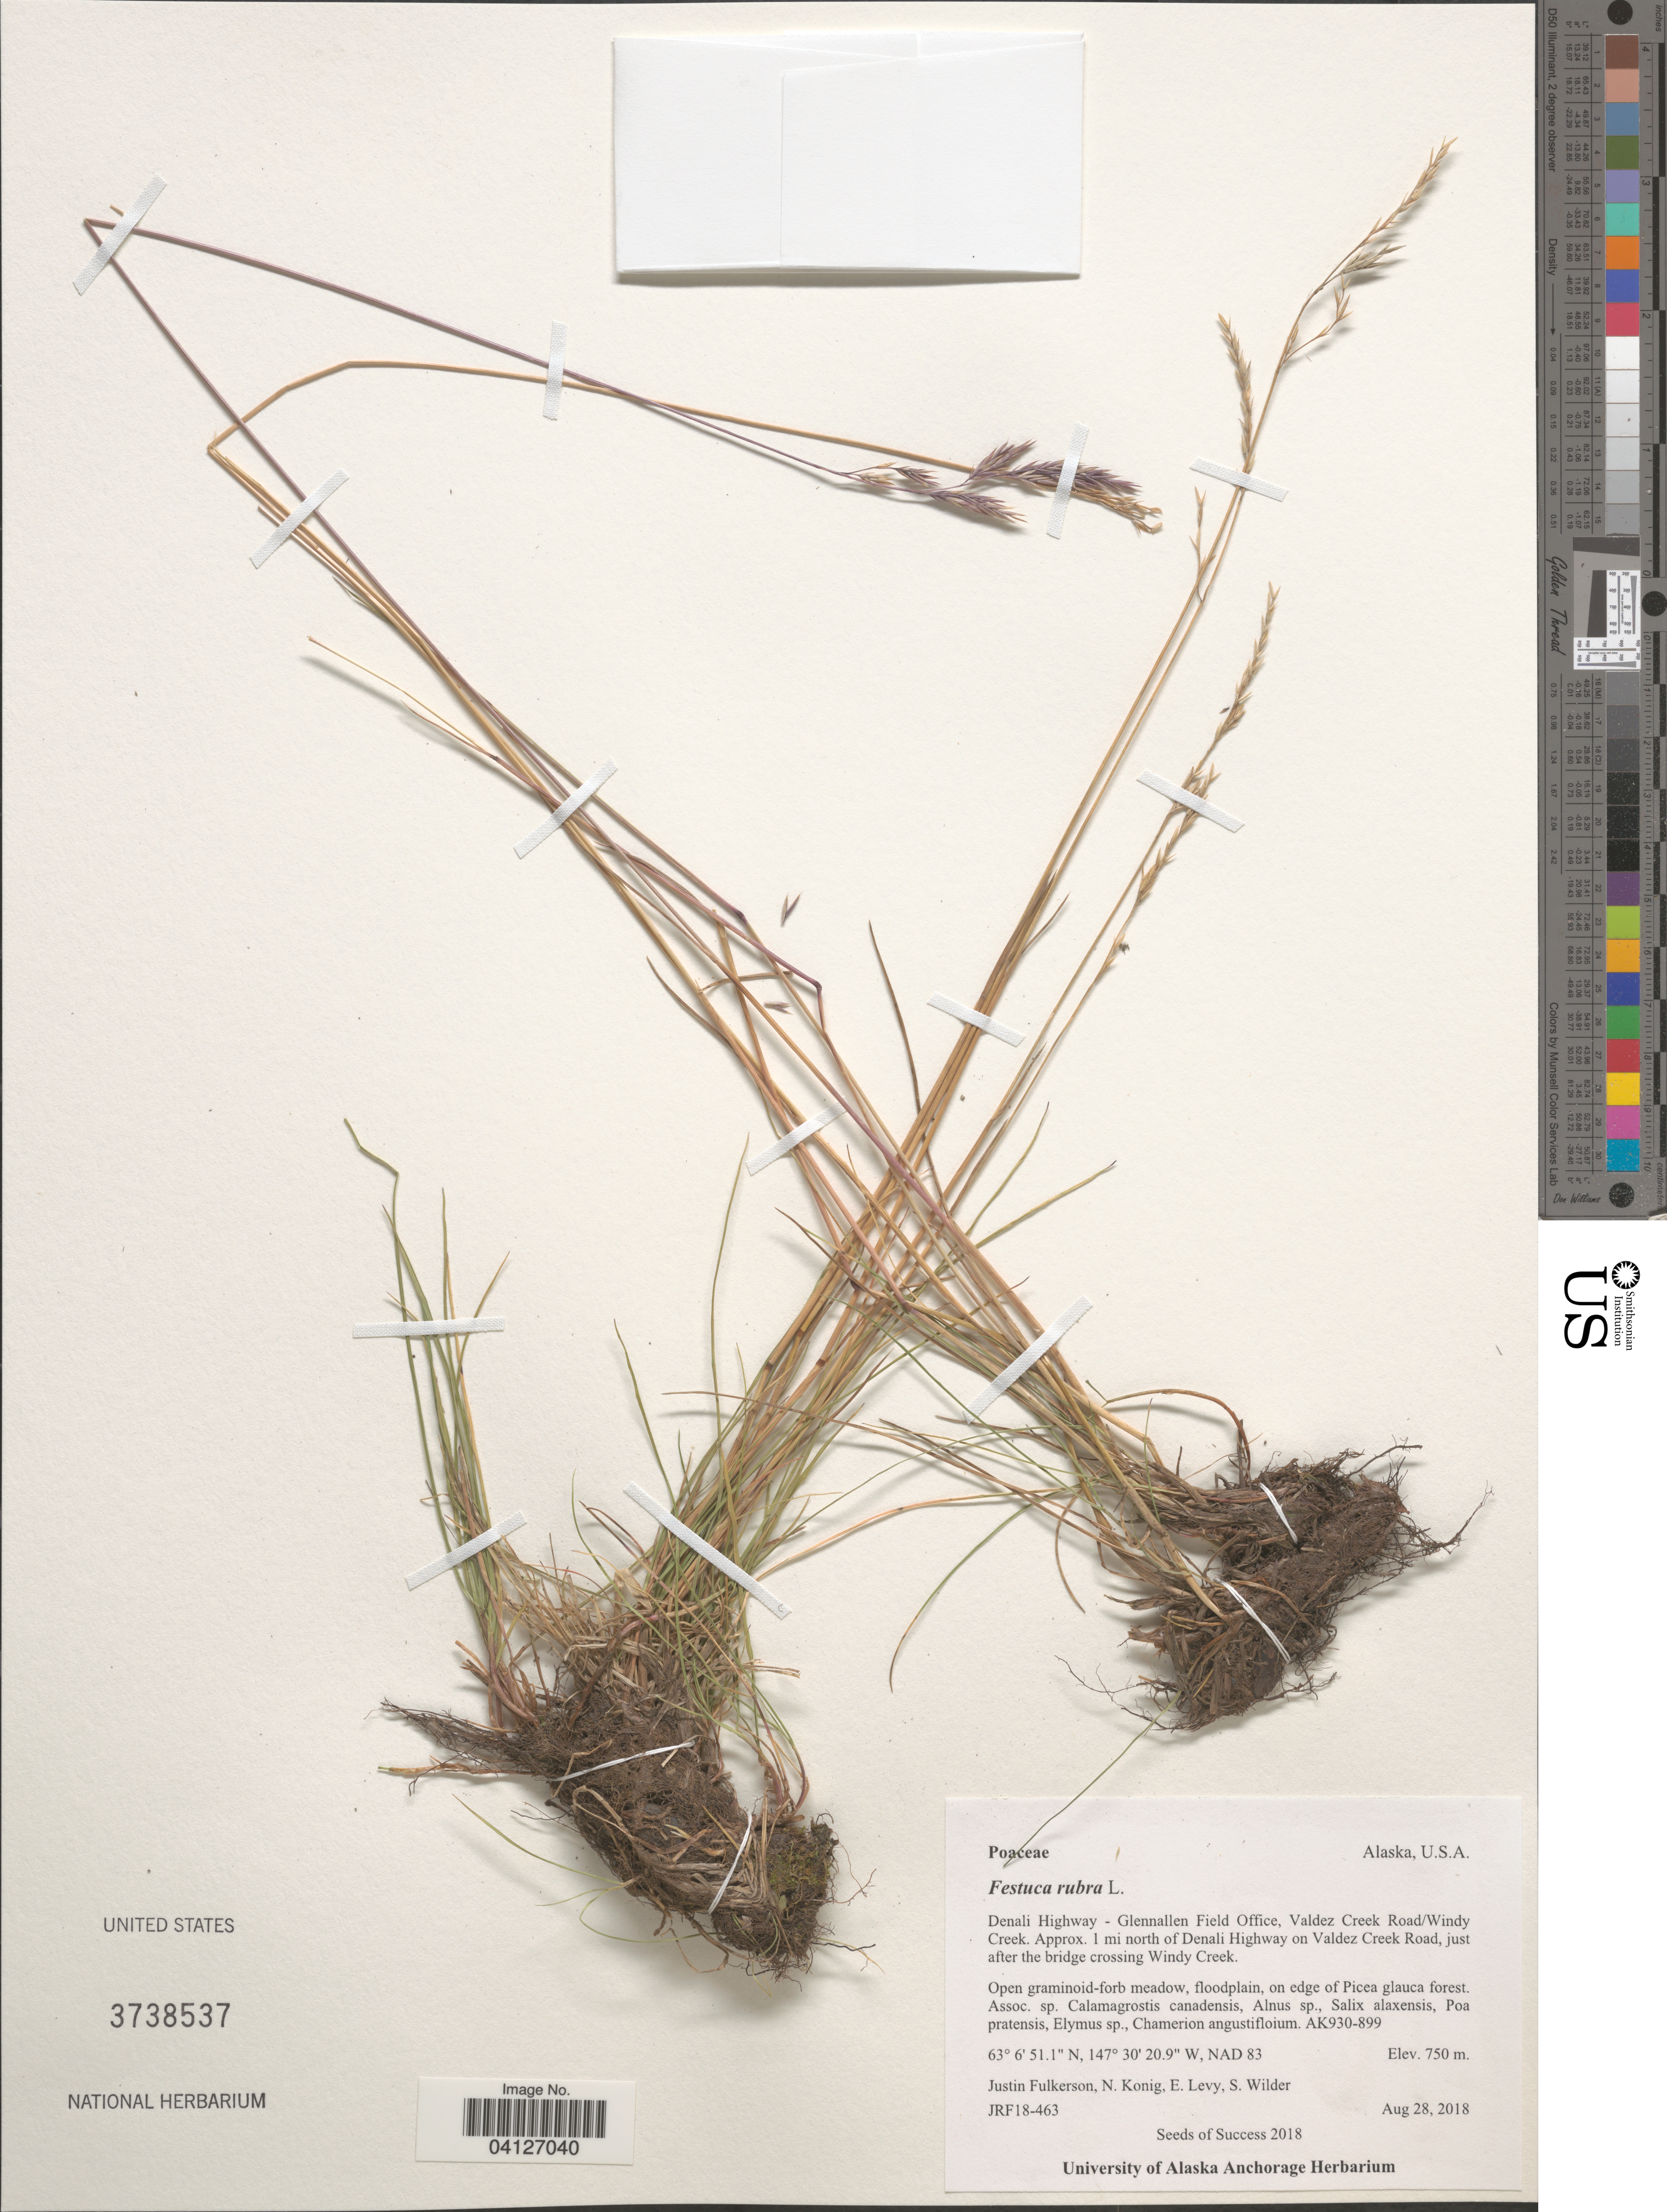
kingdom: Plantae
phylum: Tracheophyta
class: Liliopsida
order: Poales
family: Poaceae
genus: Festuca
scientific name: Festuca rubra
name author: L.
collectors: J. Fulkerson, N. Konig, E. Levy & S. Wilder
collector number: JRF18-463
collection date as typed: Transcribed d/m/y: 28/8/2018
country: United States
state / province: Alaska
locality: Denali Highway - Glennallen Field Office, Valdez Creek Road/Windy Creek. Approx. 1 mi north of Denali Highway on Valdez Creek Road, just after the bridge crossing Windy Creek. NAD 83.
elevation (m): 750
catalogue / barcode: US 3738537